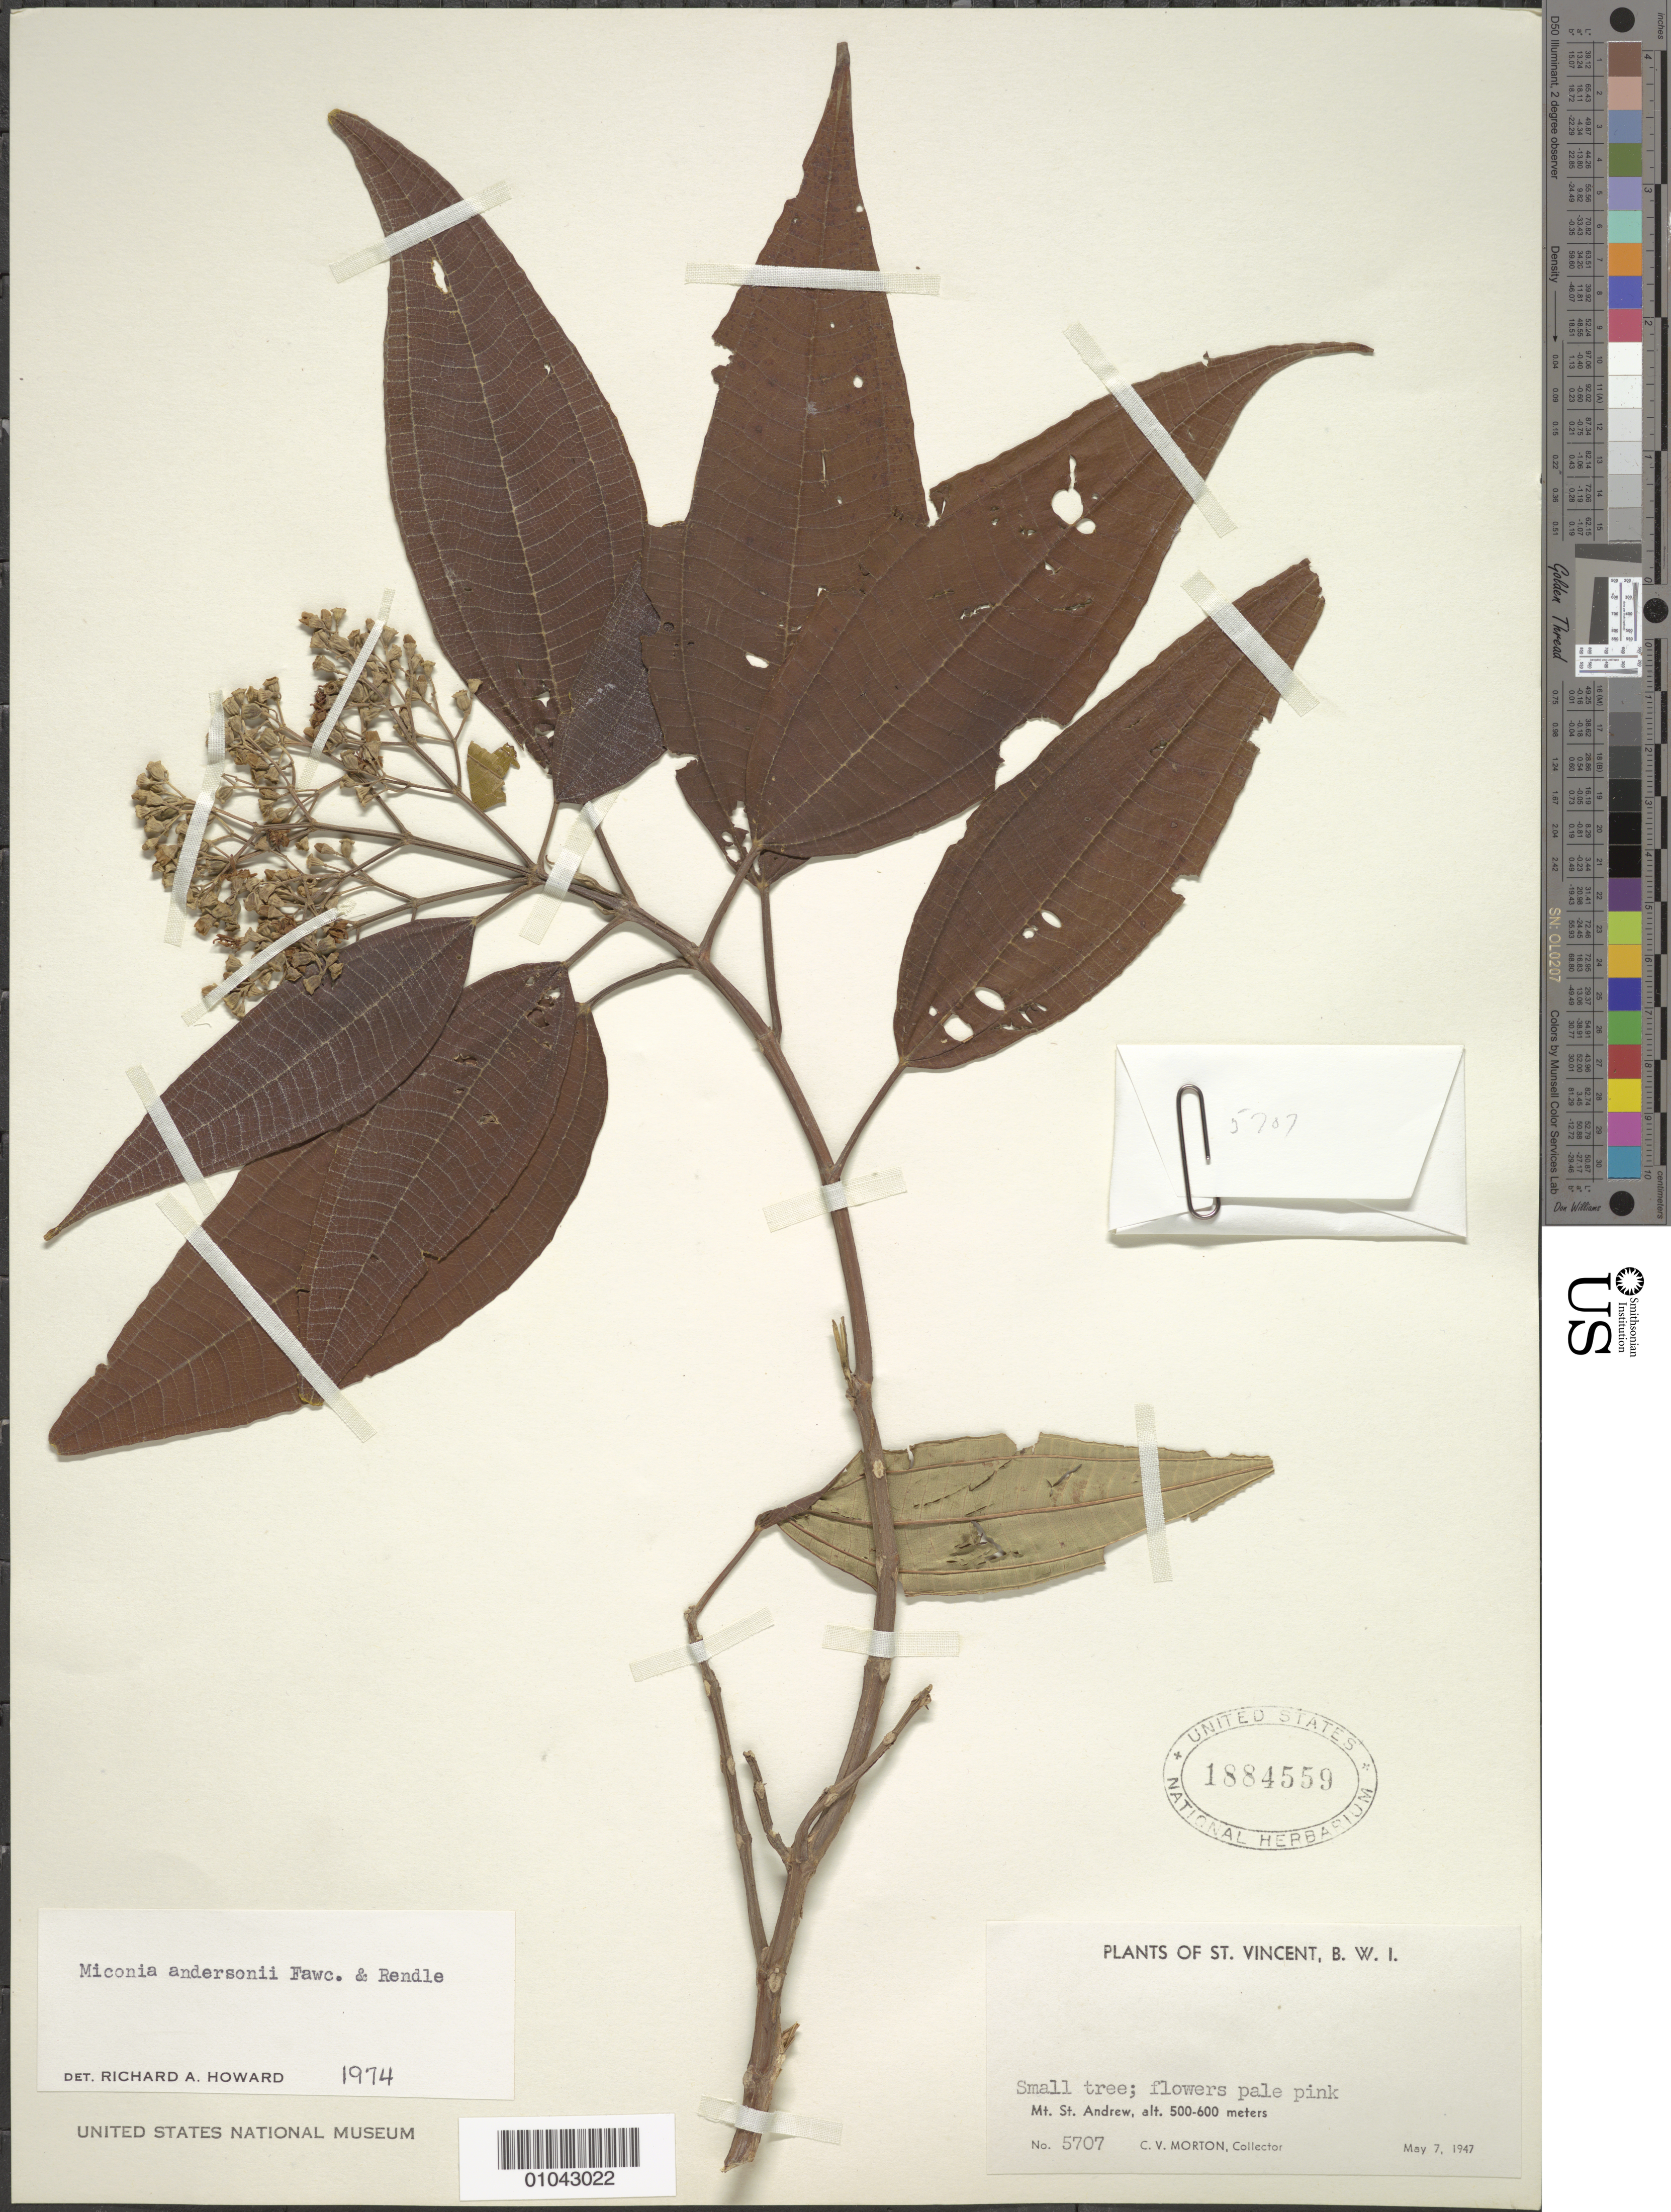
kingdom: Plantae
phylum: Tracheophyta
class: Magnoliopsida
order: Myrtales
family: Melastomataceae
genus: Miconia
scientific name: Miconia andersonii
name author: Fawc. & Rendle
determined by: Howard, R. A.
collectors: C. V. Morton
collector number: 5707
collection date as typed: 07 May 1947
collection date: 1947-05-07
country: St. Vincent - Grenadines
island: St. Vincent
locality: Mt. St. Andrew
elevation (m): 500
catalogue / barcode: US 1884559